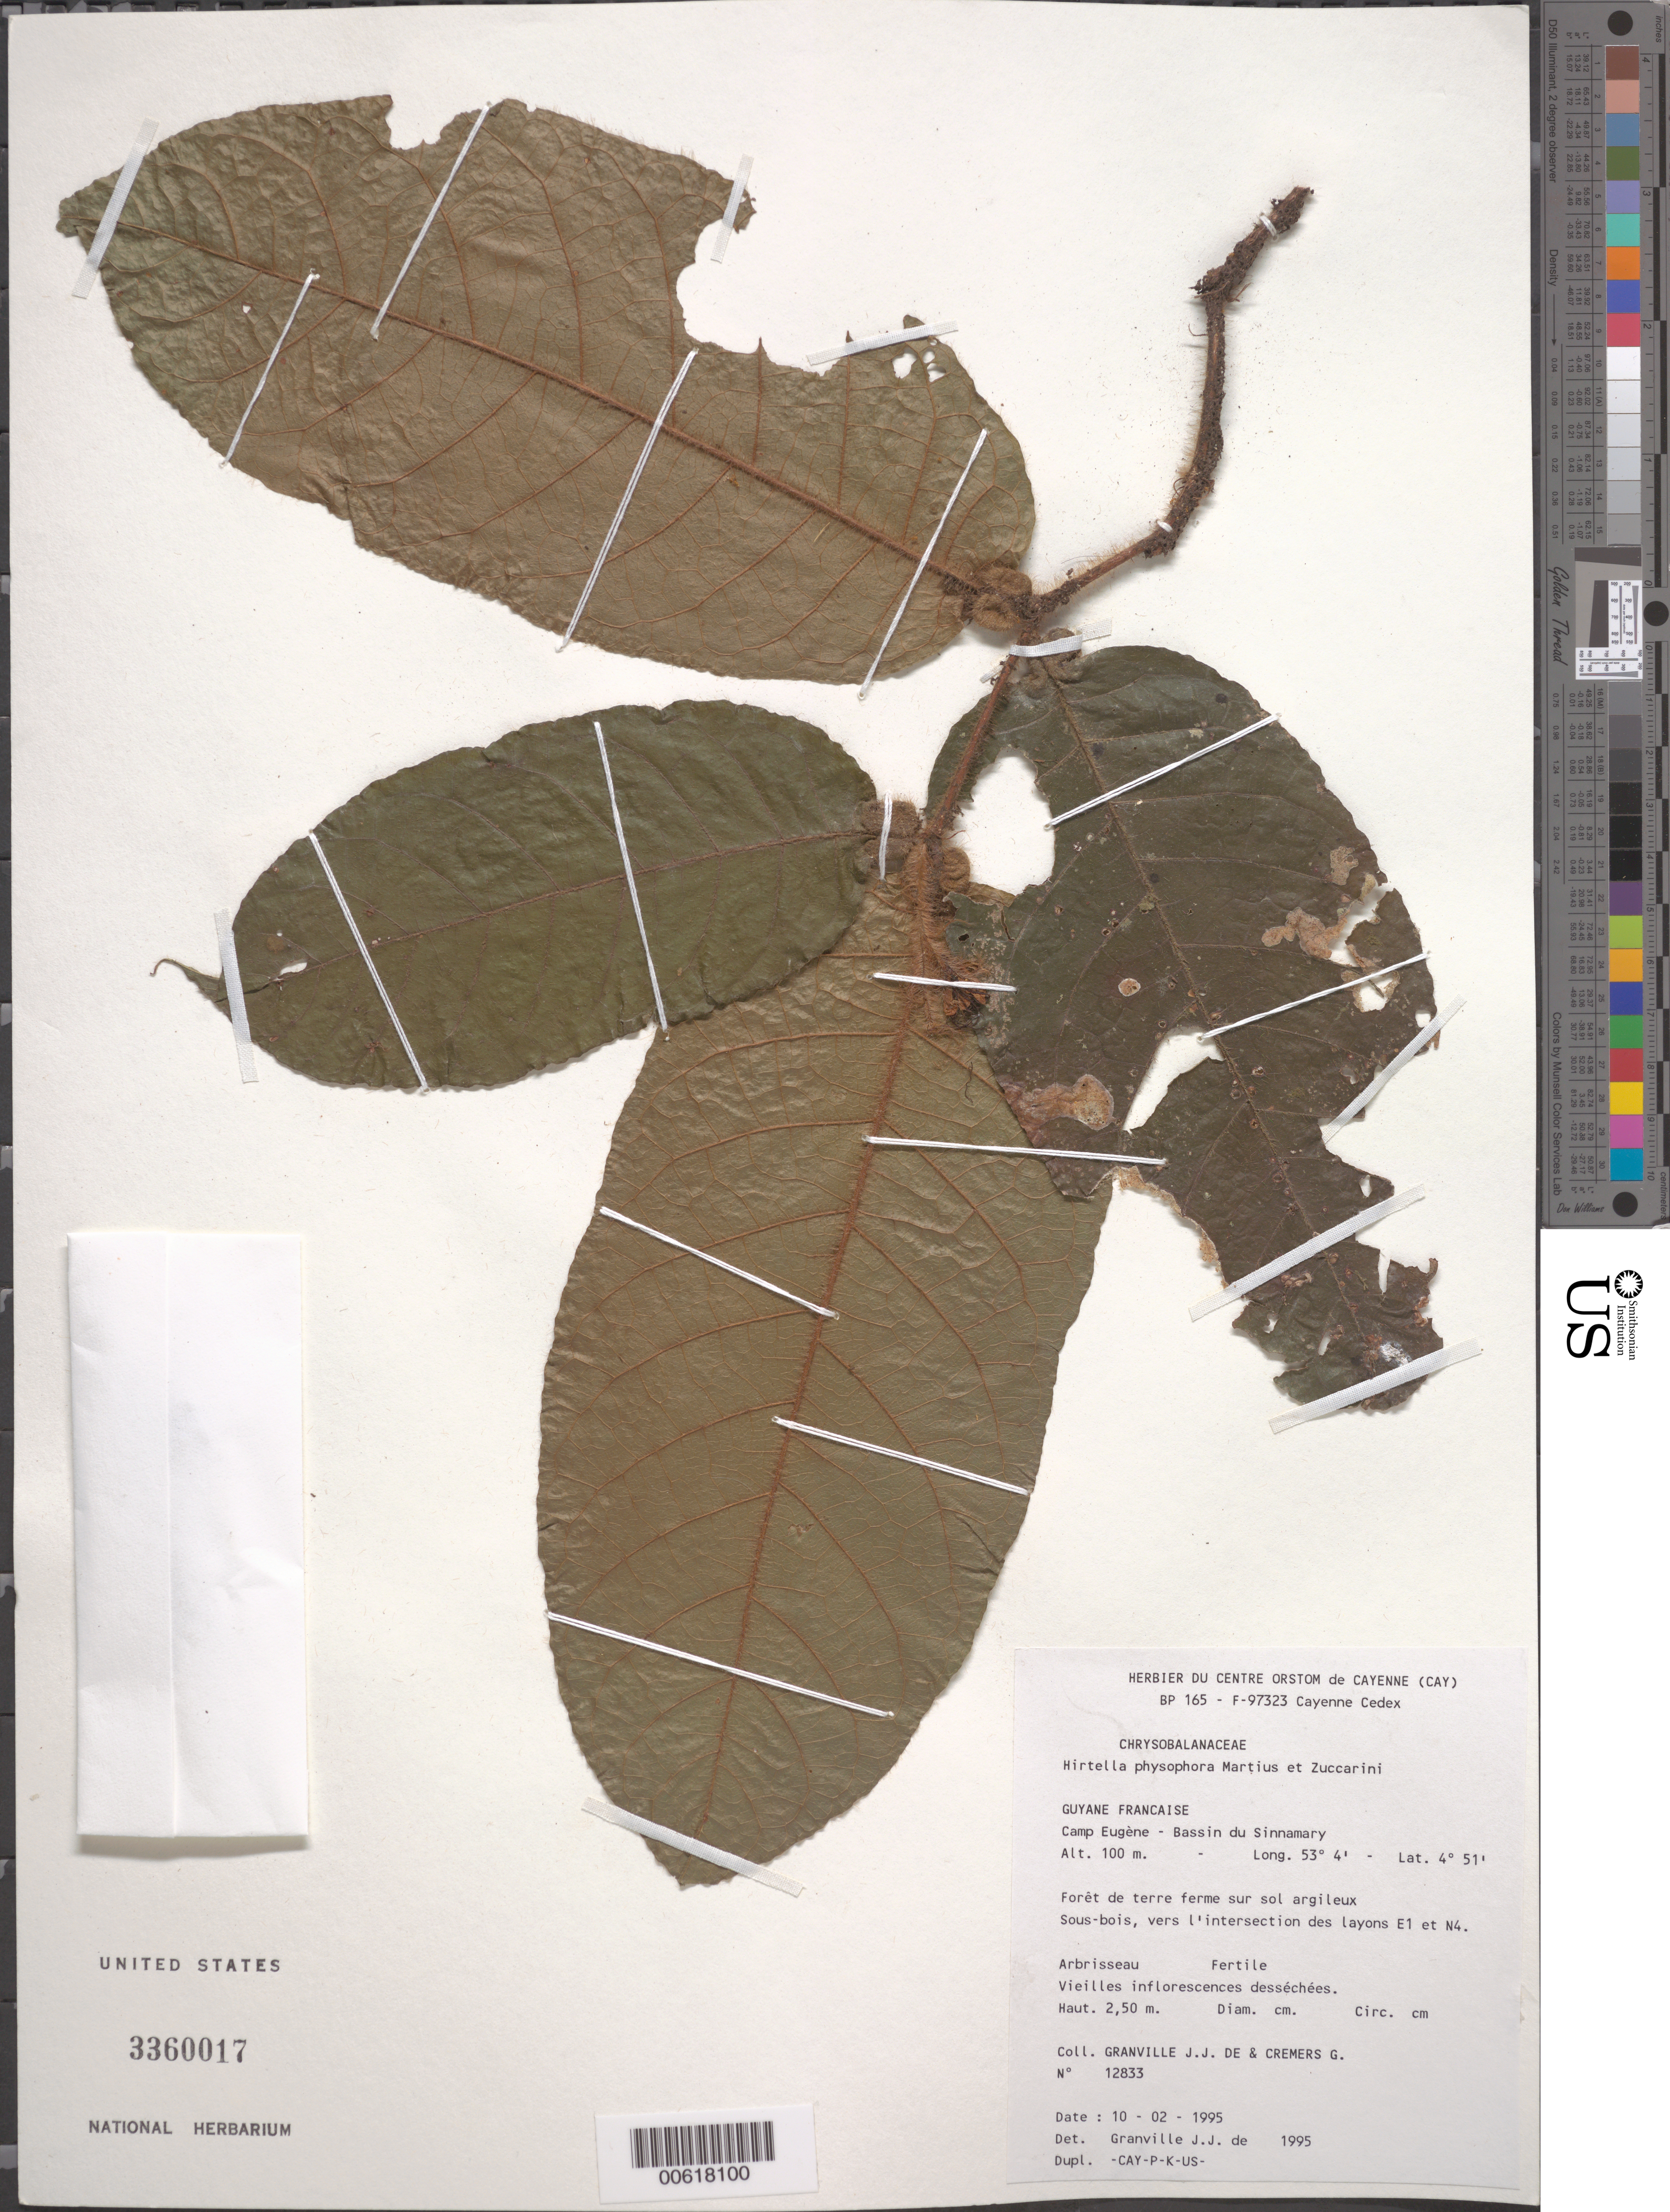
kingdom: Plantae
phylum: Tracheophyta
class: Magnoliopsida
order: Malpighiales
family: Chrysobalanaceae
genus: Hirtella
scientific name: Hirtella physophora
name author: Mart. & Zucc.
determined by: Granville, J. J. de, (CAY), Institut de Recherche pour le Developpement (IRD) (FRENCH GUIANA)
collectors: J.-J. de Granville & G. Cremers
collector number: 12833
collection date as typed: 10-Feb-95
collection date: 1995-02-10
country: French Guiana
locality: Camp Eugène, Bassin du Sinnamary; vers l'intersection des layons E1 et N4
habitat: Foret de terre ferme sur sol argileux. Sous-bois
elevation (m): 100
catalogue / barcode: US 3360017